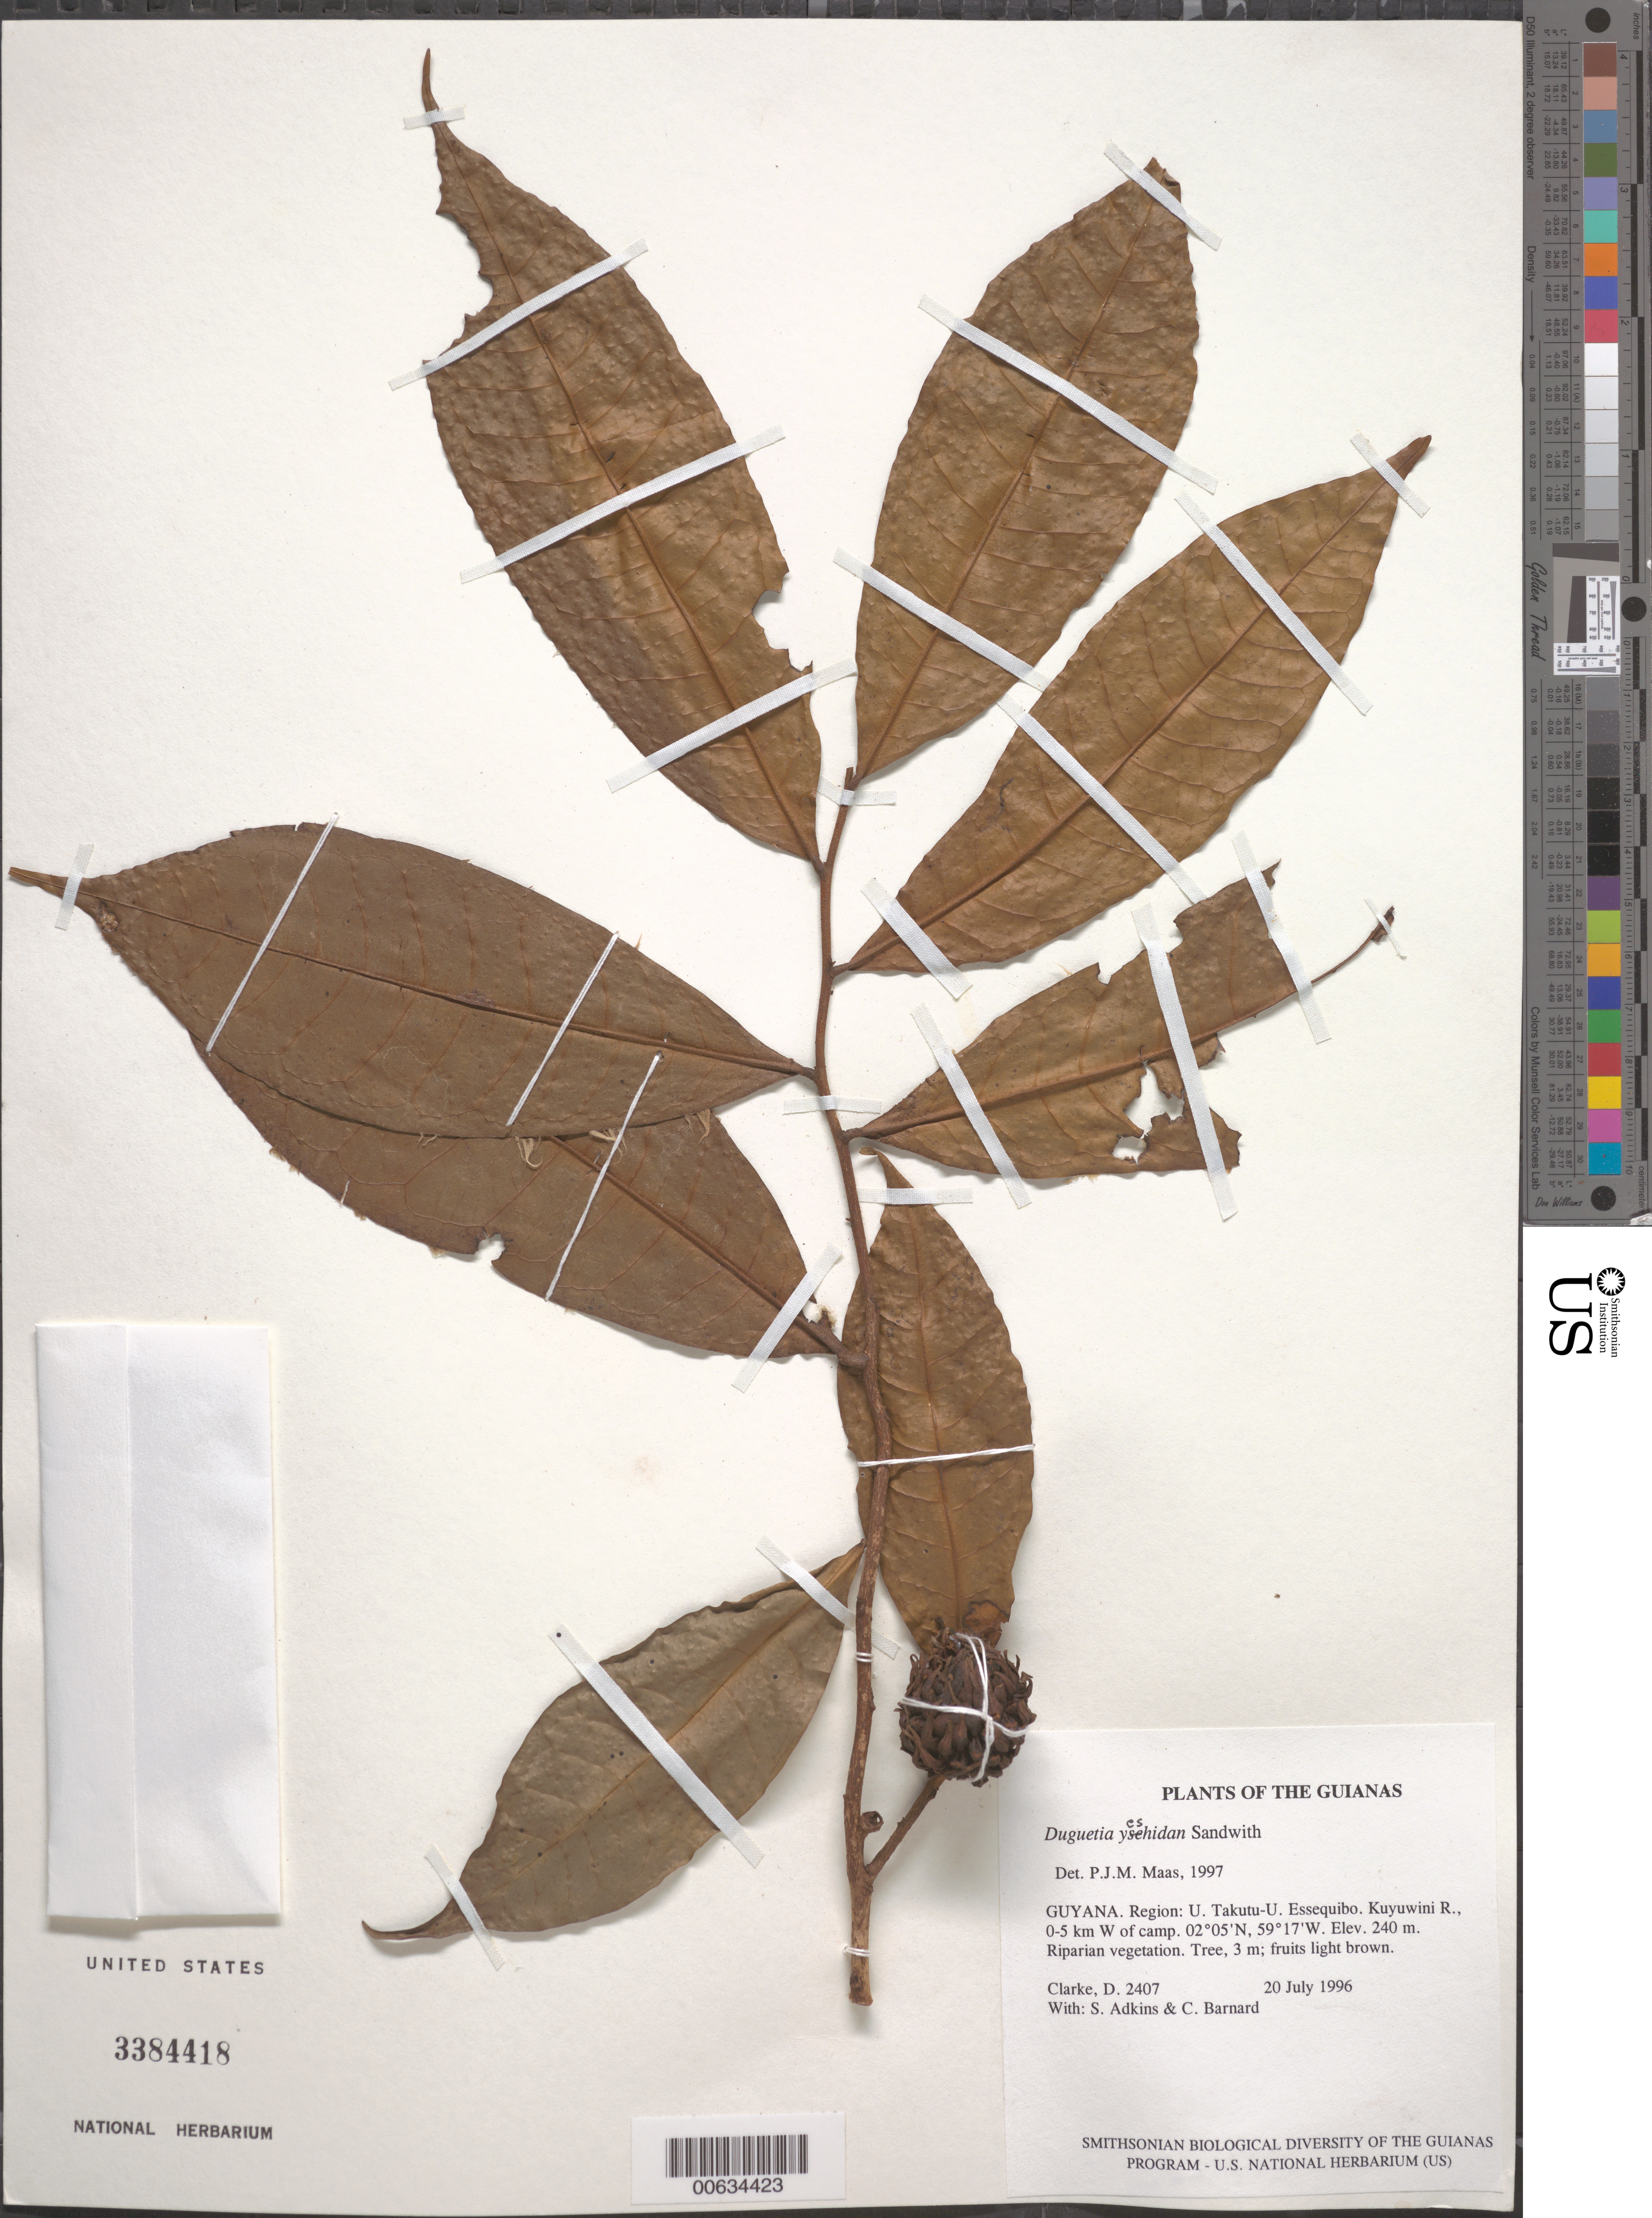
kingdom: Plantae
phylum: Tracheophyta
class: Magnoliopsida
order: Magnoliales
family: Annonaceae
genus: Duguetia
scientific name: Duguetia yeshidan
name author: Sandwith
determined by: Maas, Paul J. M.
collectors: H. D. Clarke, S. Adkins & C. Bernard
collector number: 2407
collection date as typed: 20 July 1996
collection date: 1996-07-20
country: Guyana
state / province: U. Takutu-U. Essequibo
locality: Kuyuwini R., 0-5 km W of camp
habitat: Riparian vegetation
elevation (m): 240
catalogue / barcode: US 3384418